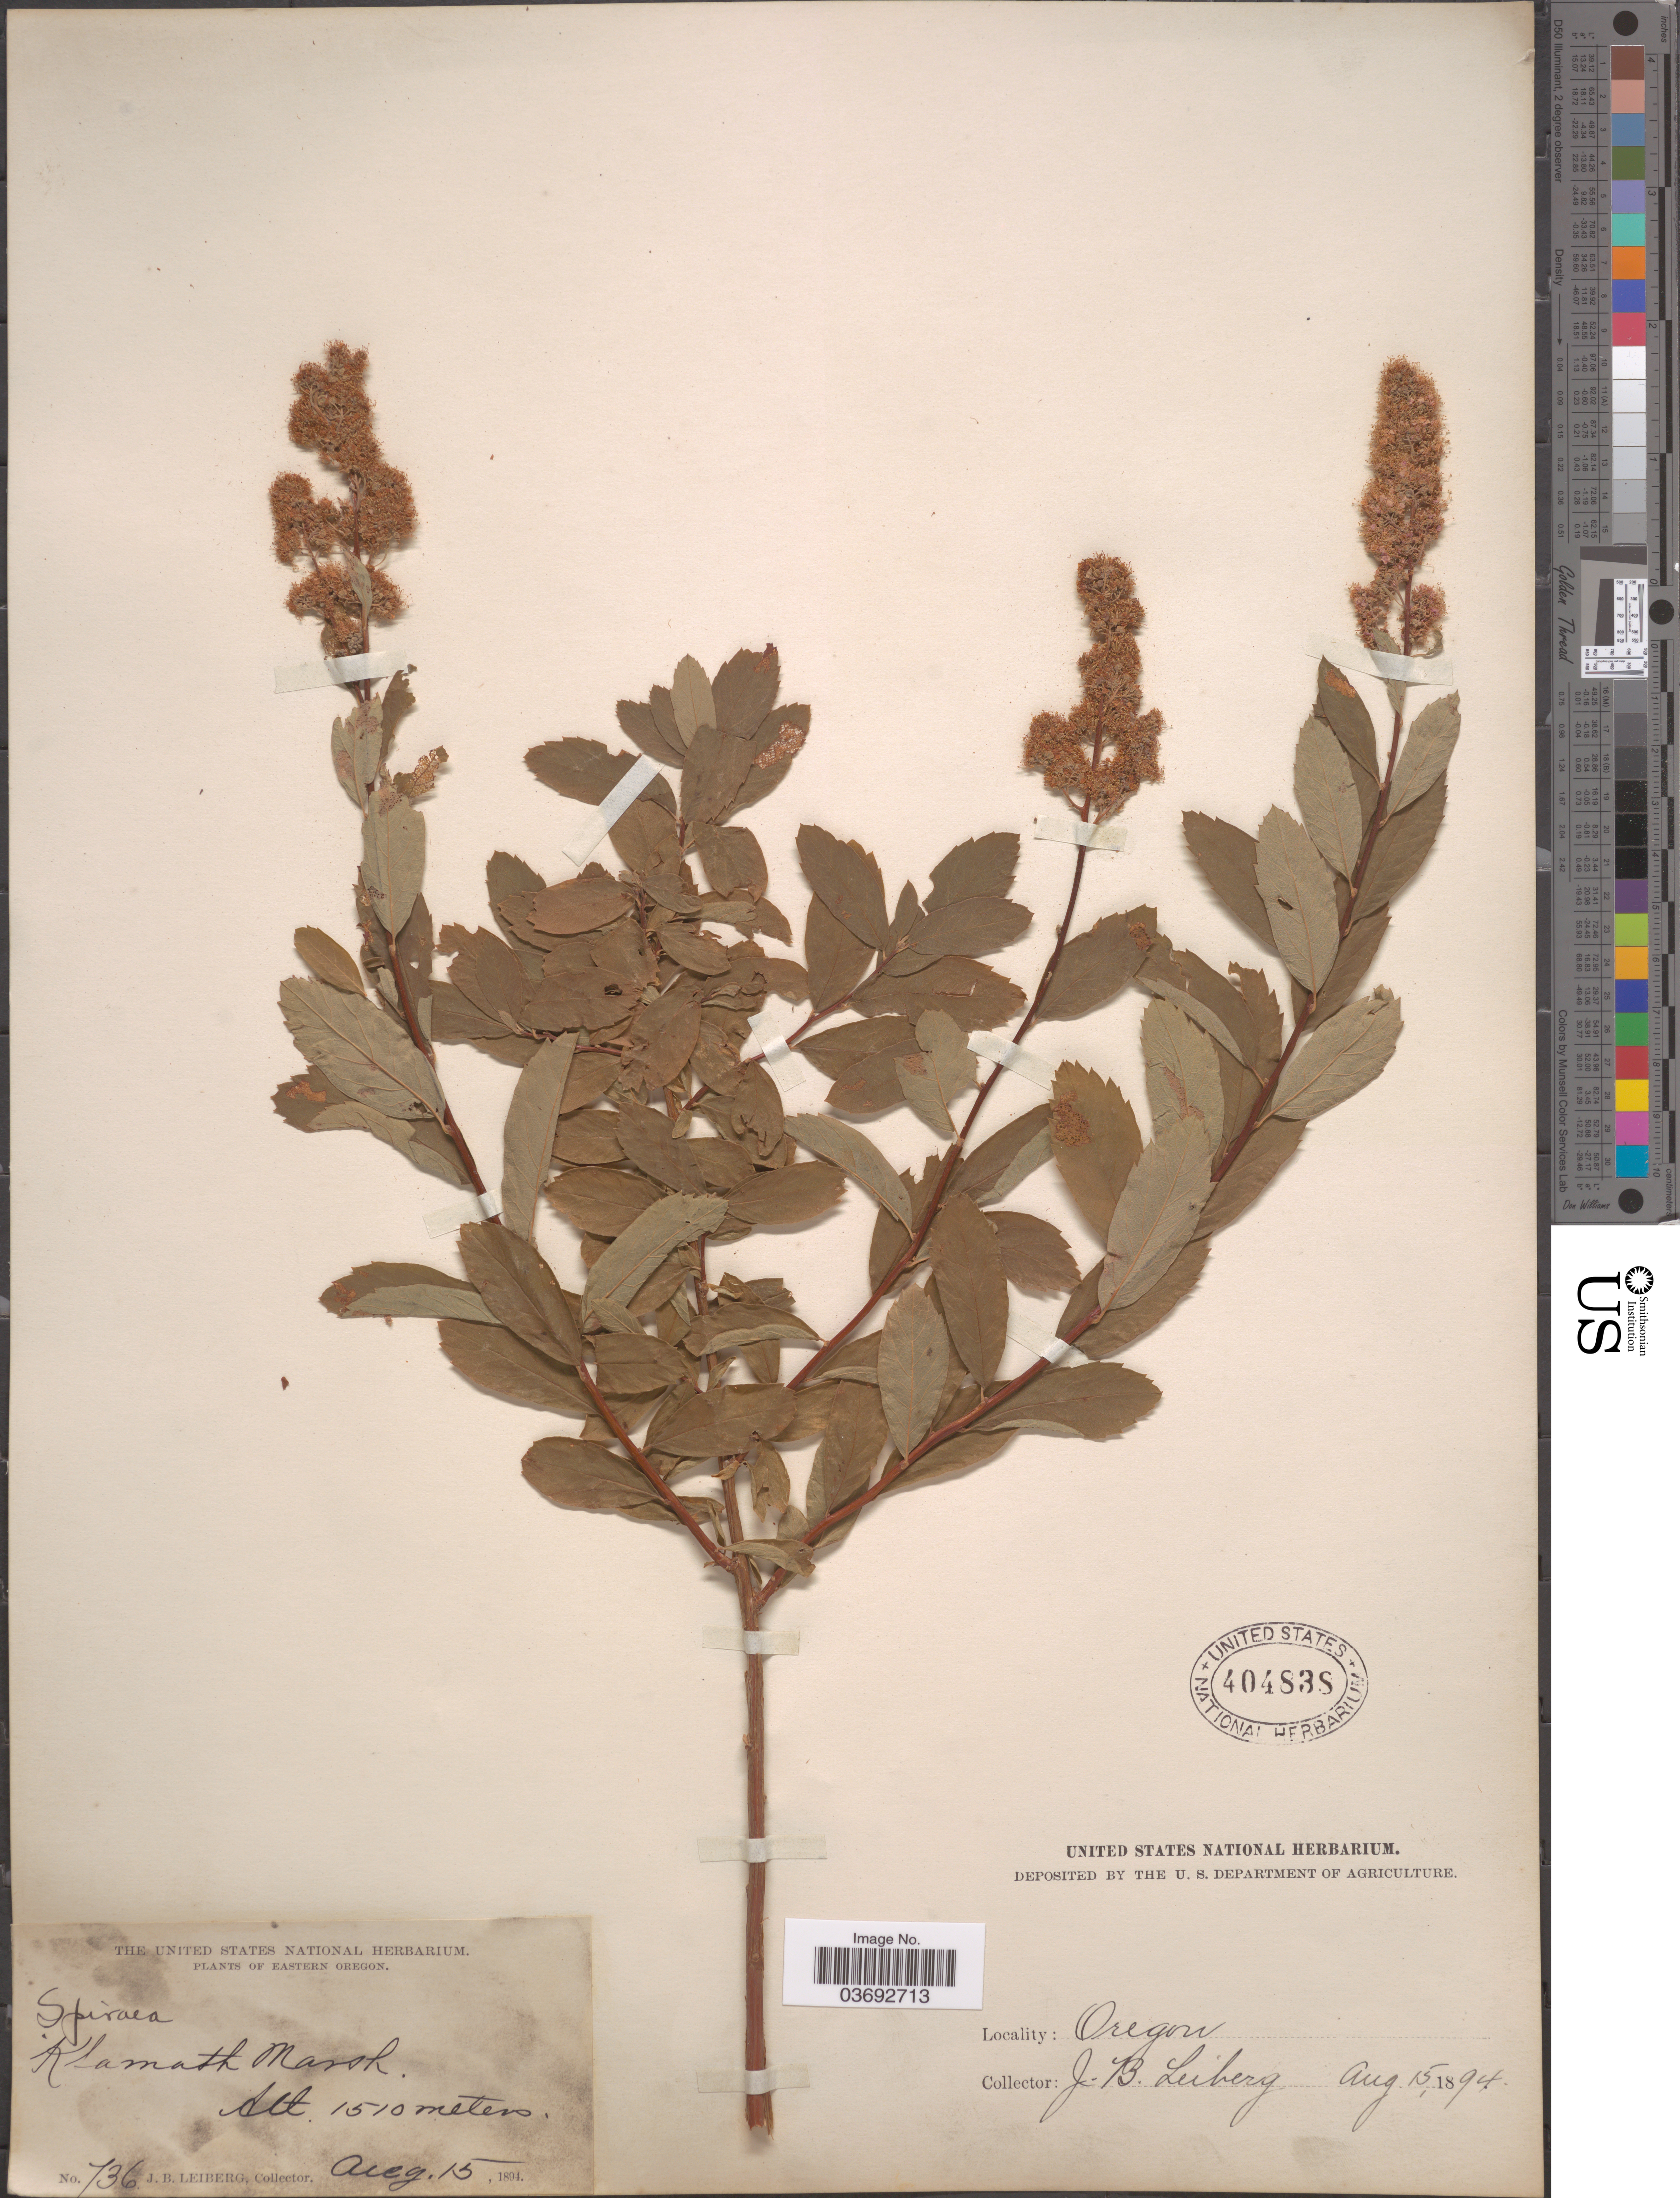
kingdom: Plantae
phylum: Tracheophyta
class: Magnoliopsida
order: Rosales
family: Rosaceae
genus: Spiraea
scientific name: Spiraea menziesii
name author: Hook.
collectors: J. B. Leiberg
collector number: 736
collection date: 1894-08-15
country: United States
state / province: Oregon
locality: Eastern Oregon. Klamath Marsh.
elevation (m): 1510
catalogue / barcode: US 404838